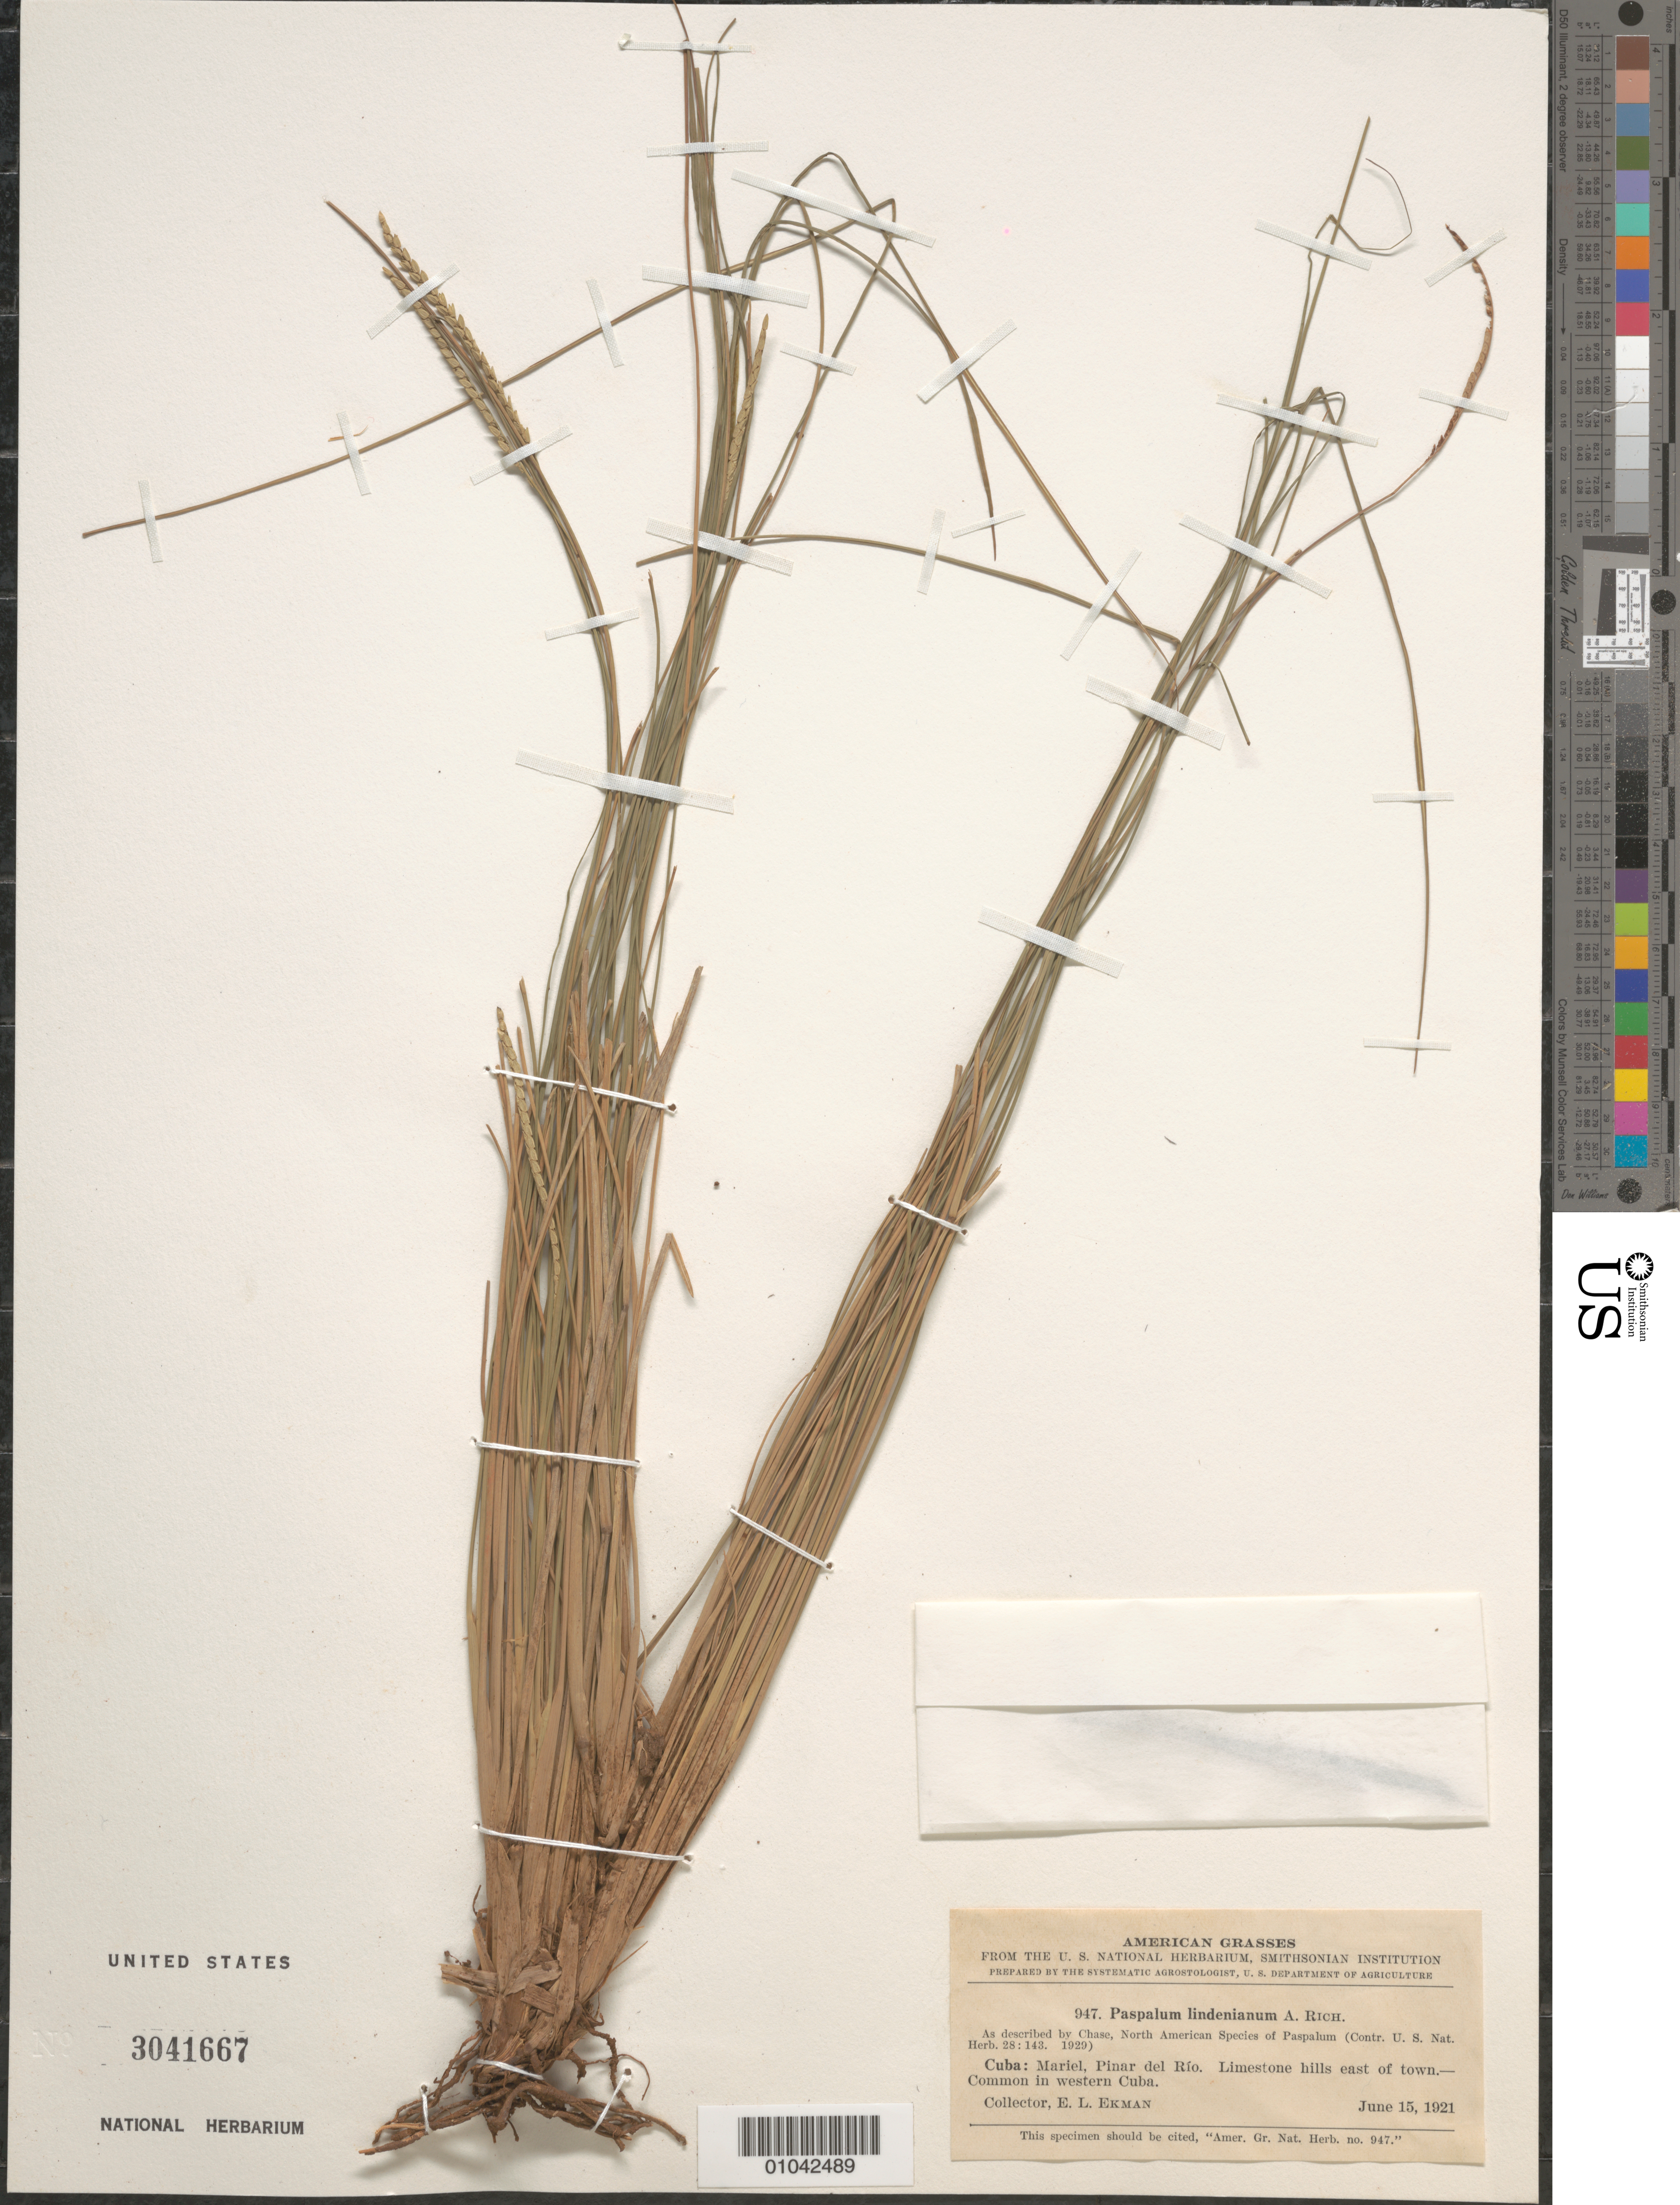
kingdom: Plantae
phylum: Tracheophyta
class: Liliopsida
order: Poales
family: Poaceae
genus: Paspalum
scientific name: Paspalum lindenianum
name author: A. Rich.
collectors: E. L. Ekman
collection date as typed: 15 Jun 1921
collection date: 1921-06-15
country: Cuba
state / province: Pinar del Rio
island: Cuba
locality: Mariel, E of town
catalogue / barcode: US 3041667